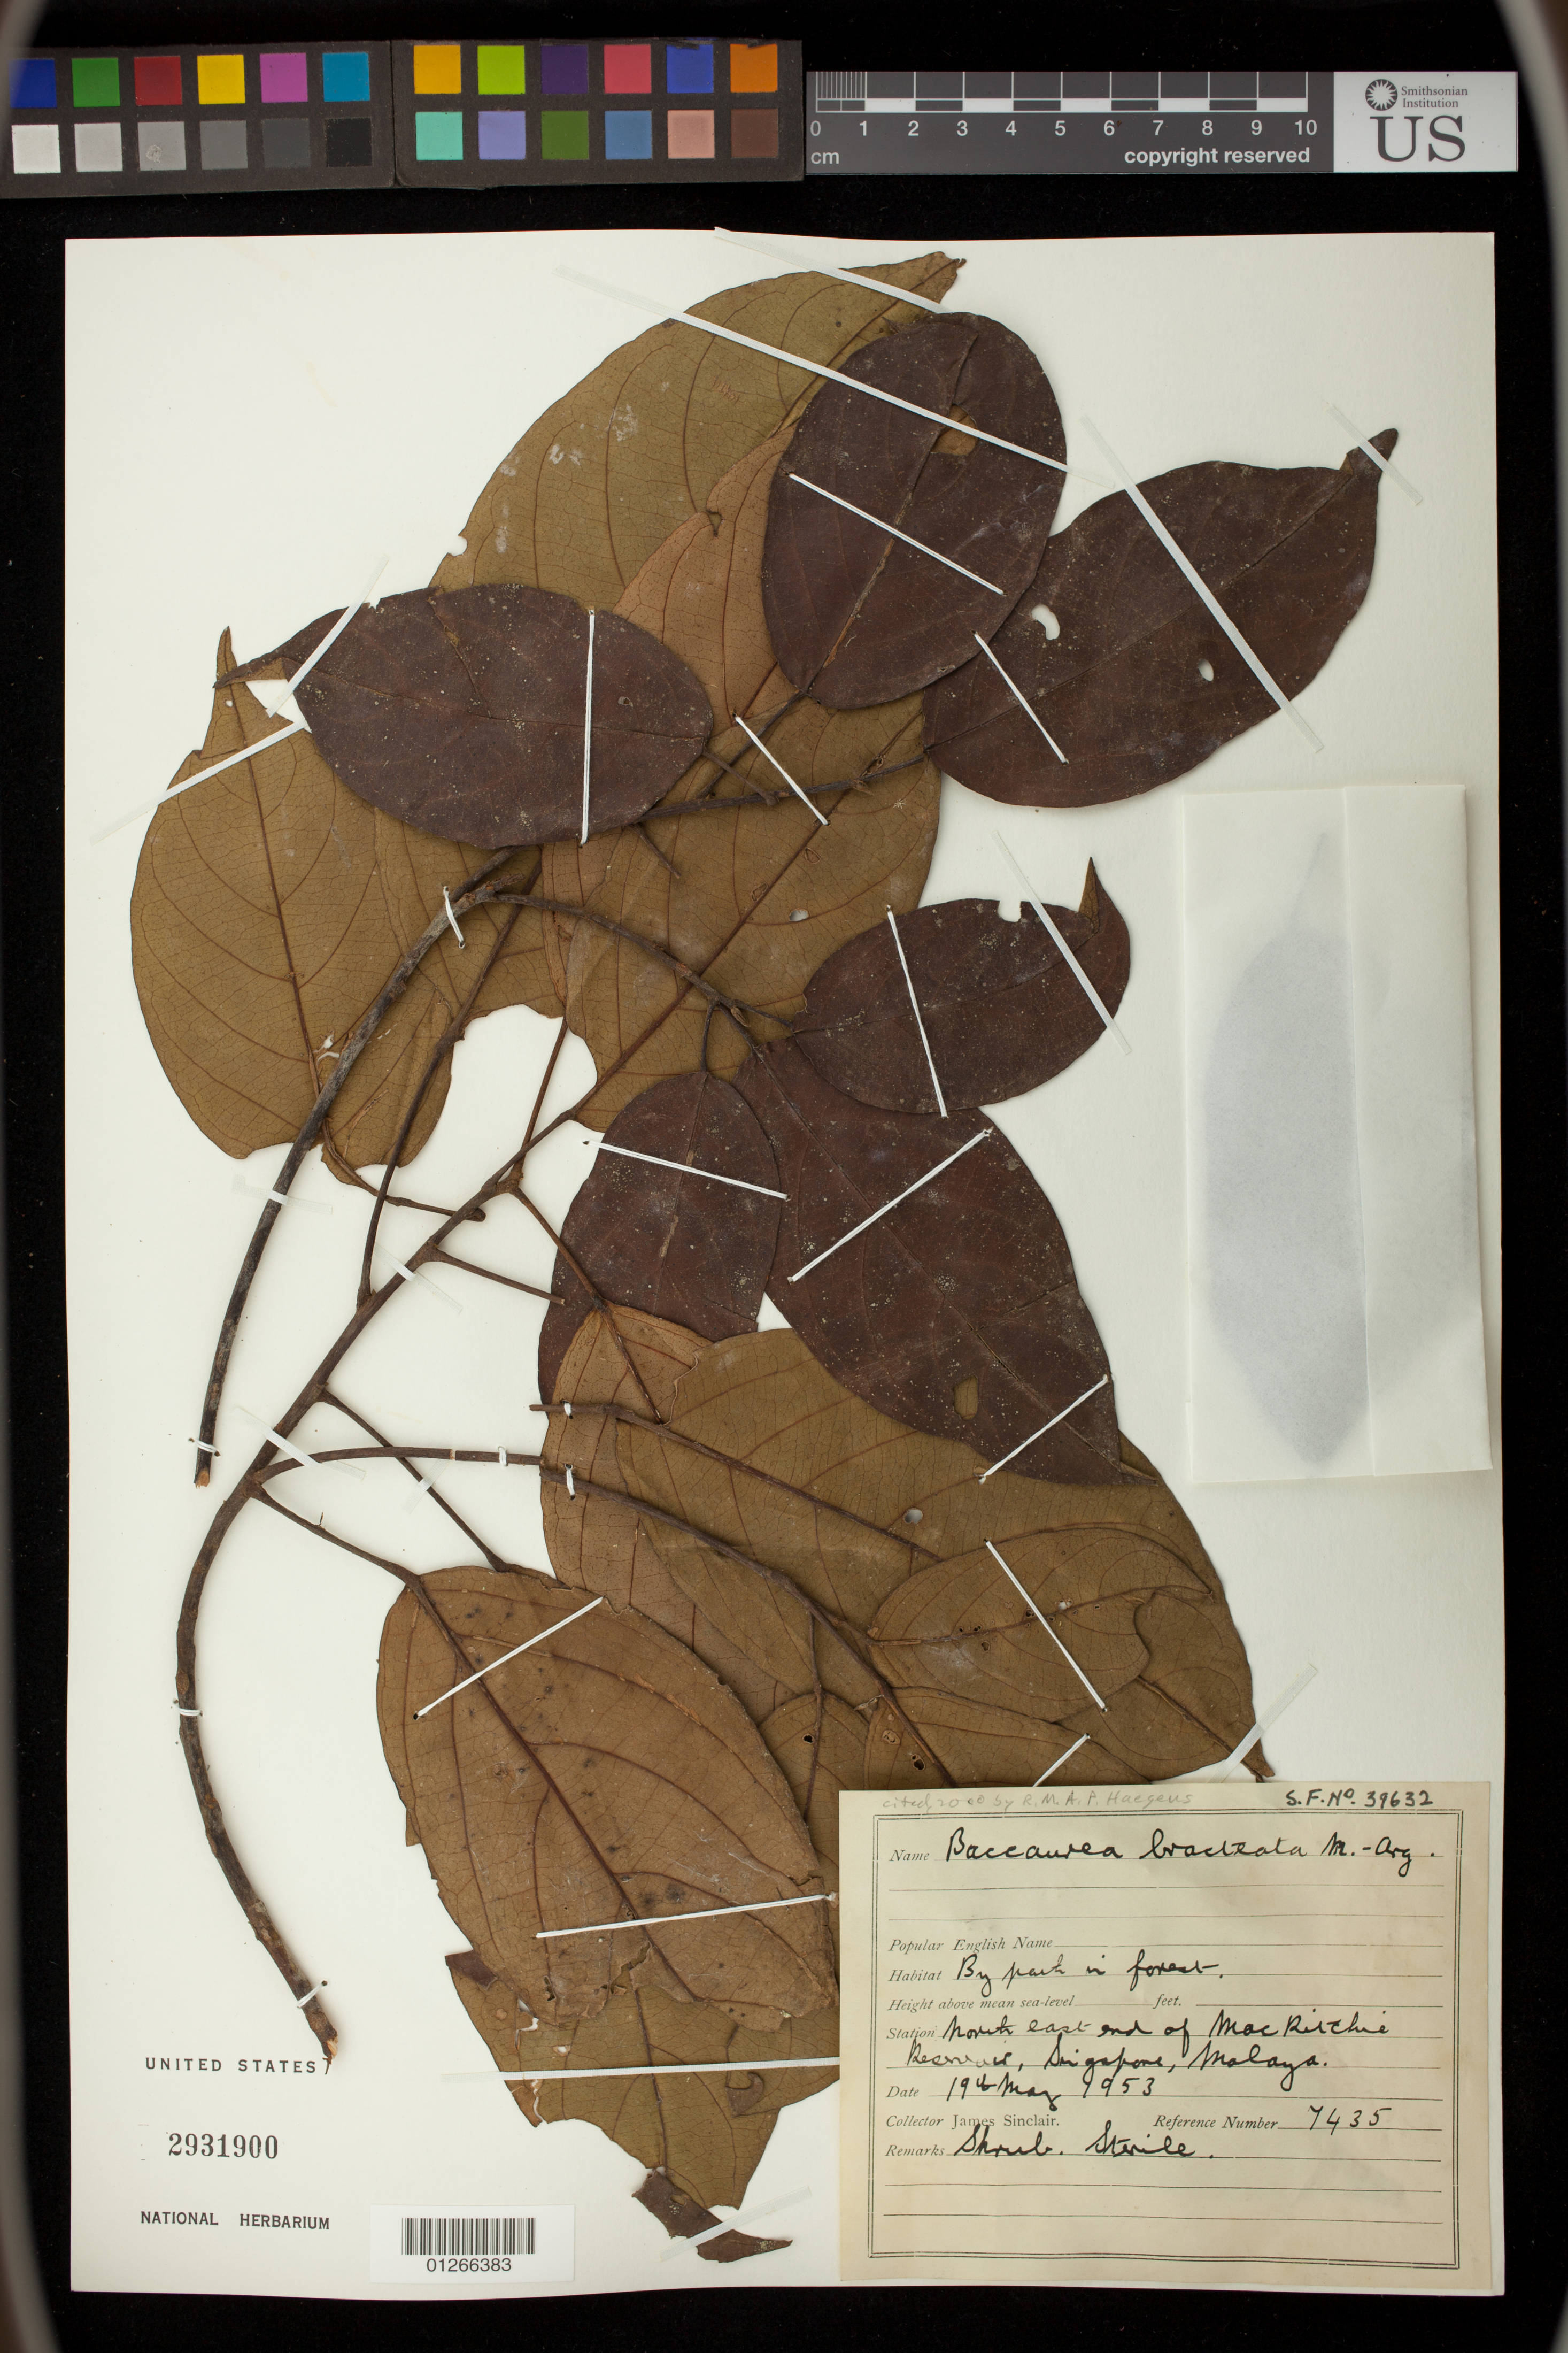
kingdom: Plantae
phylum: Tracheophyta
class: Magnoliopsida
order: Malpighiales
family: Phyllanthaceae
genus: Baccaurea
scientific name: Baccaurea bracteata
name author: Müll. Arg.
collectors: J. Sinclair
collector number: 39632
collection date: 1953-05-19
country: Singapore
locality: North east end of MacRitchie Reservoir, Malaya.